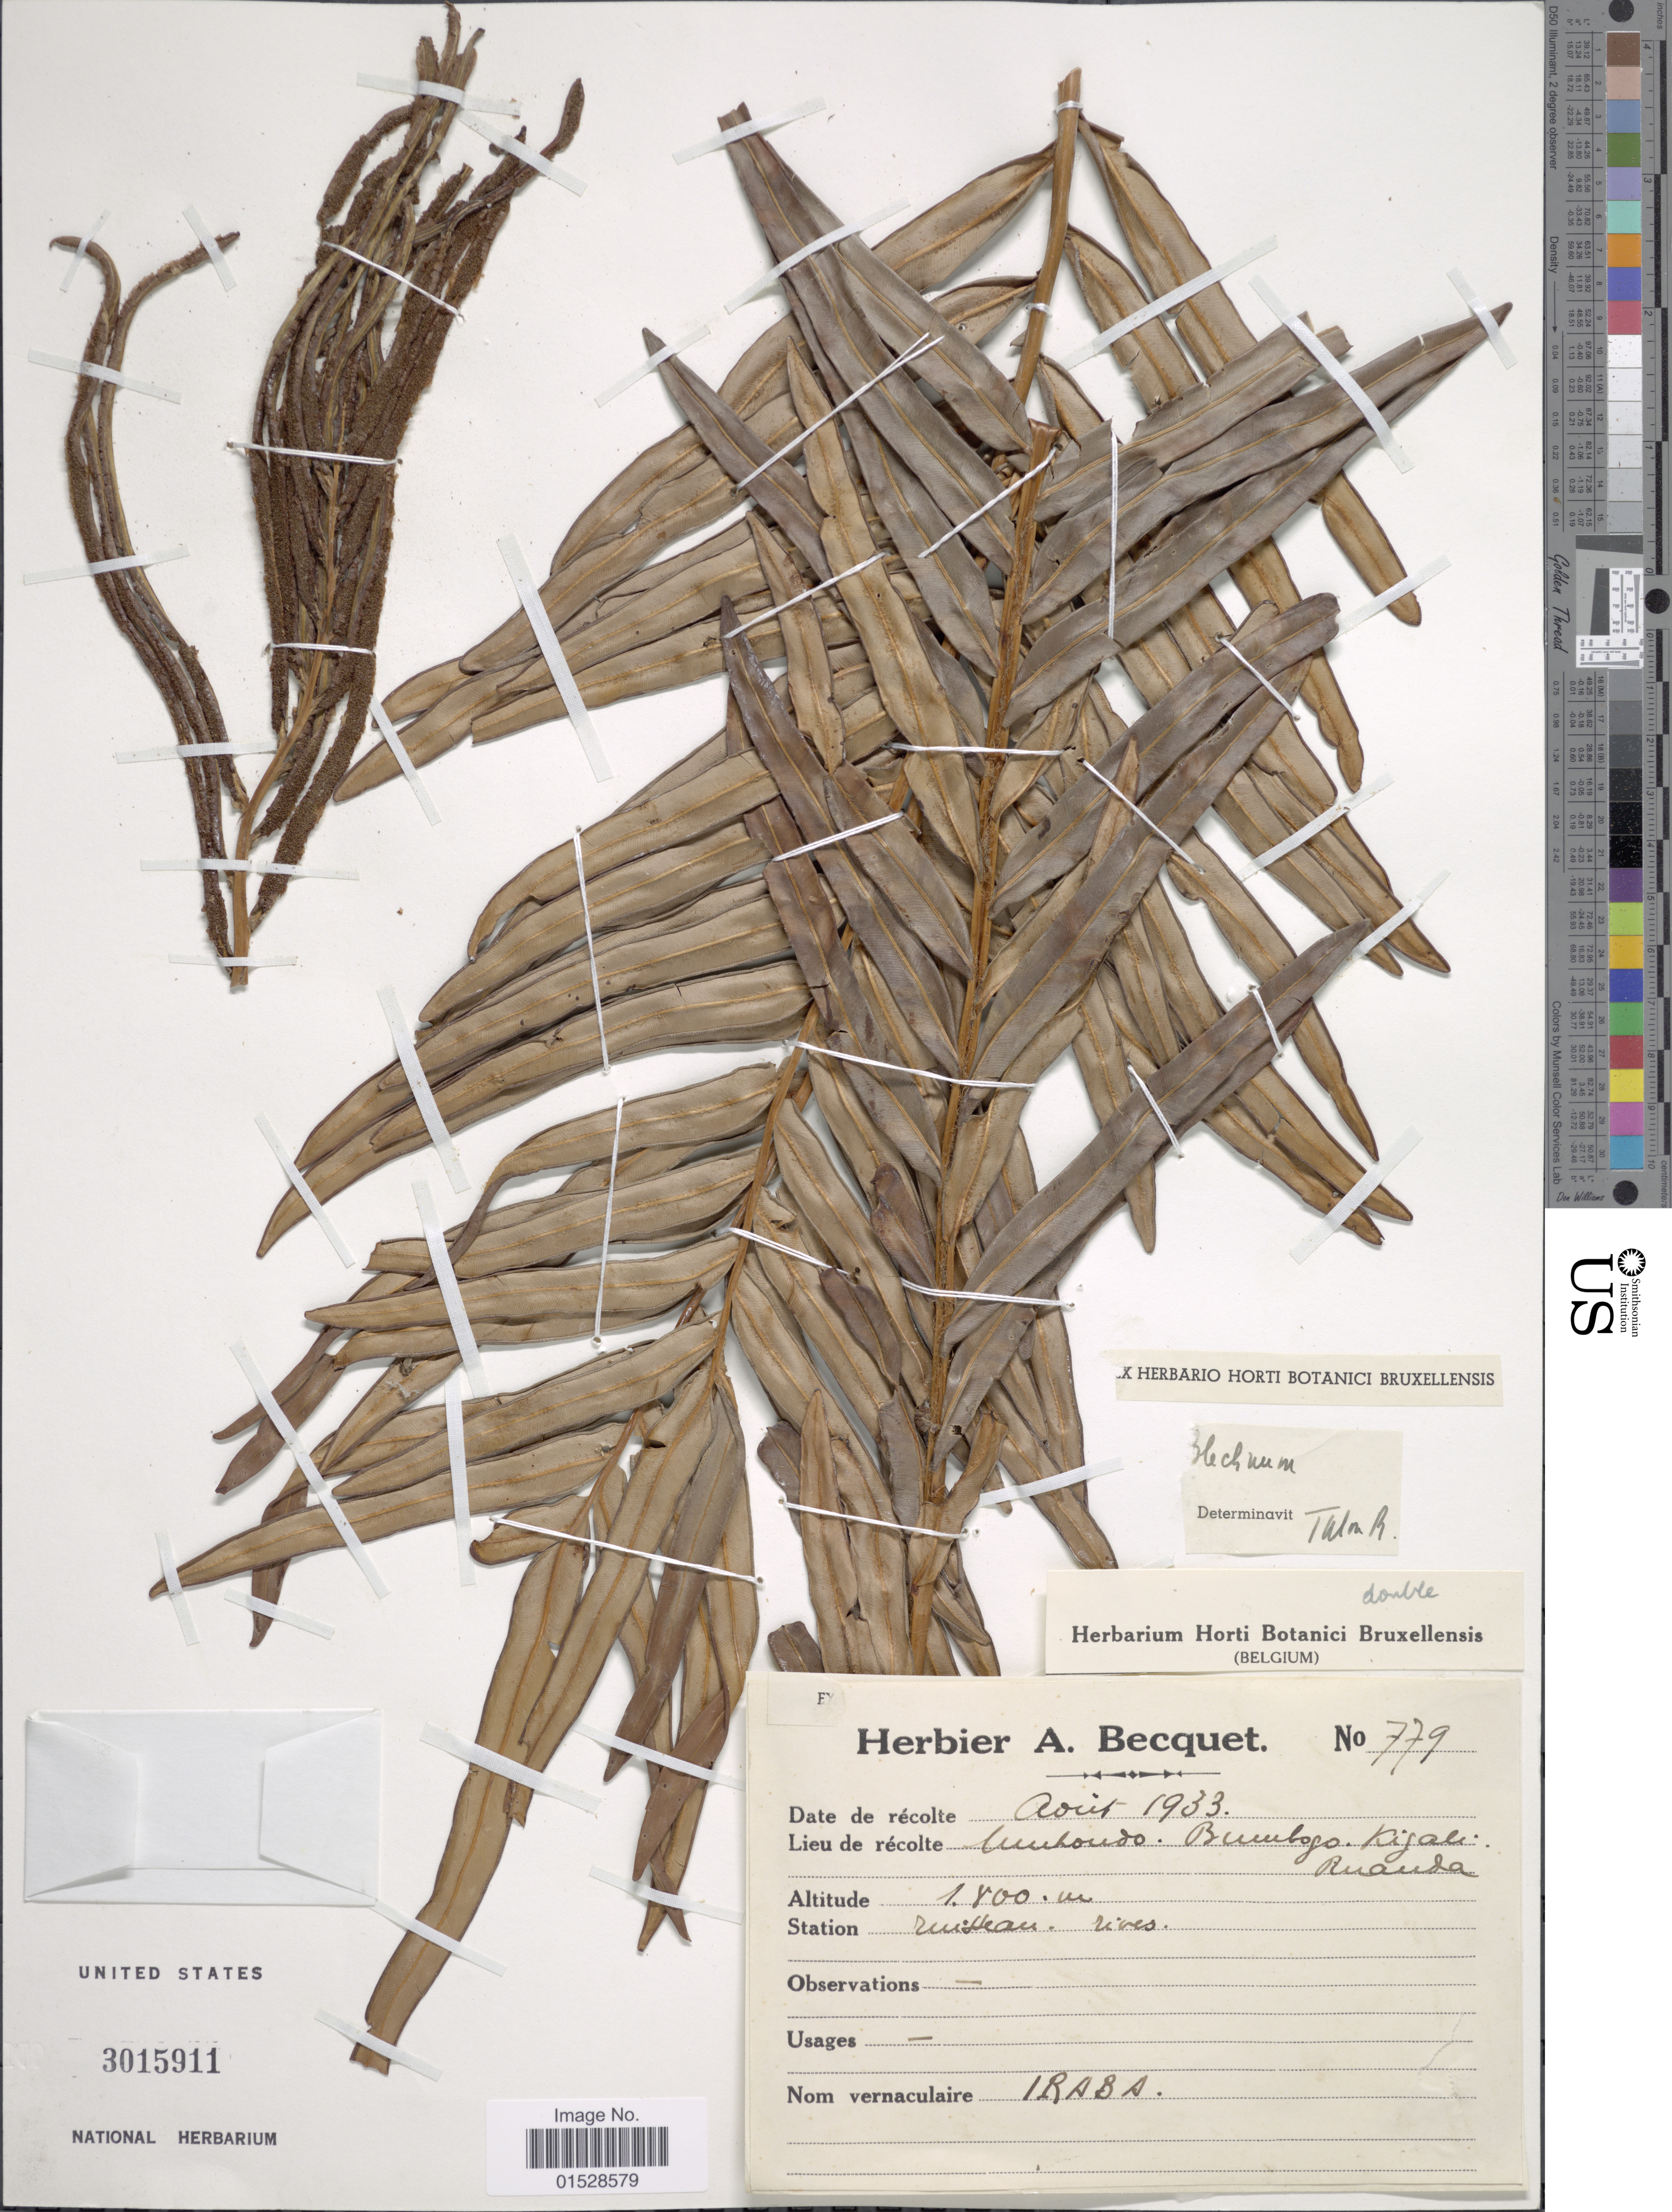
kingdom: Plantae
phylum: Tracheophyta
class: Polypodiopsida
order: Polypodiales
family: Blechnaceae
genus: Blechnum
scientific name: Blechnum tabulare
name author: (Thunb.) Kuhn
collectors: ex herb. A. Becquet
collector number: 779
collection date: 1933-08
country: Rwanda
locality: Munhondo, Bumbogo, Kigali, Ruanda.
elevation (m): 1800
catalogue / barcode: US 3015911